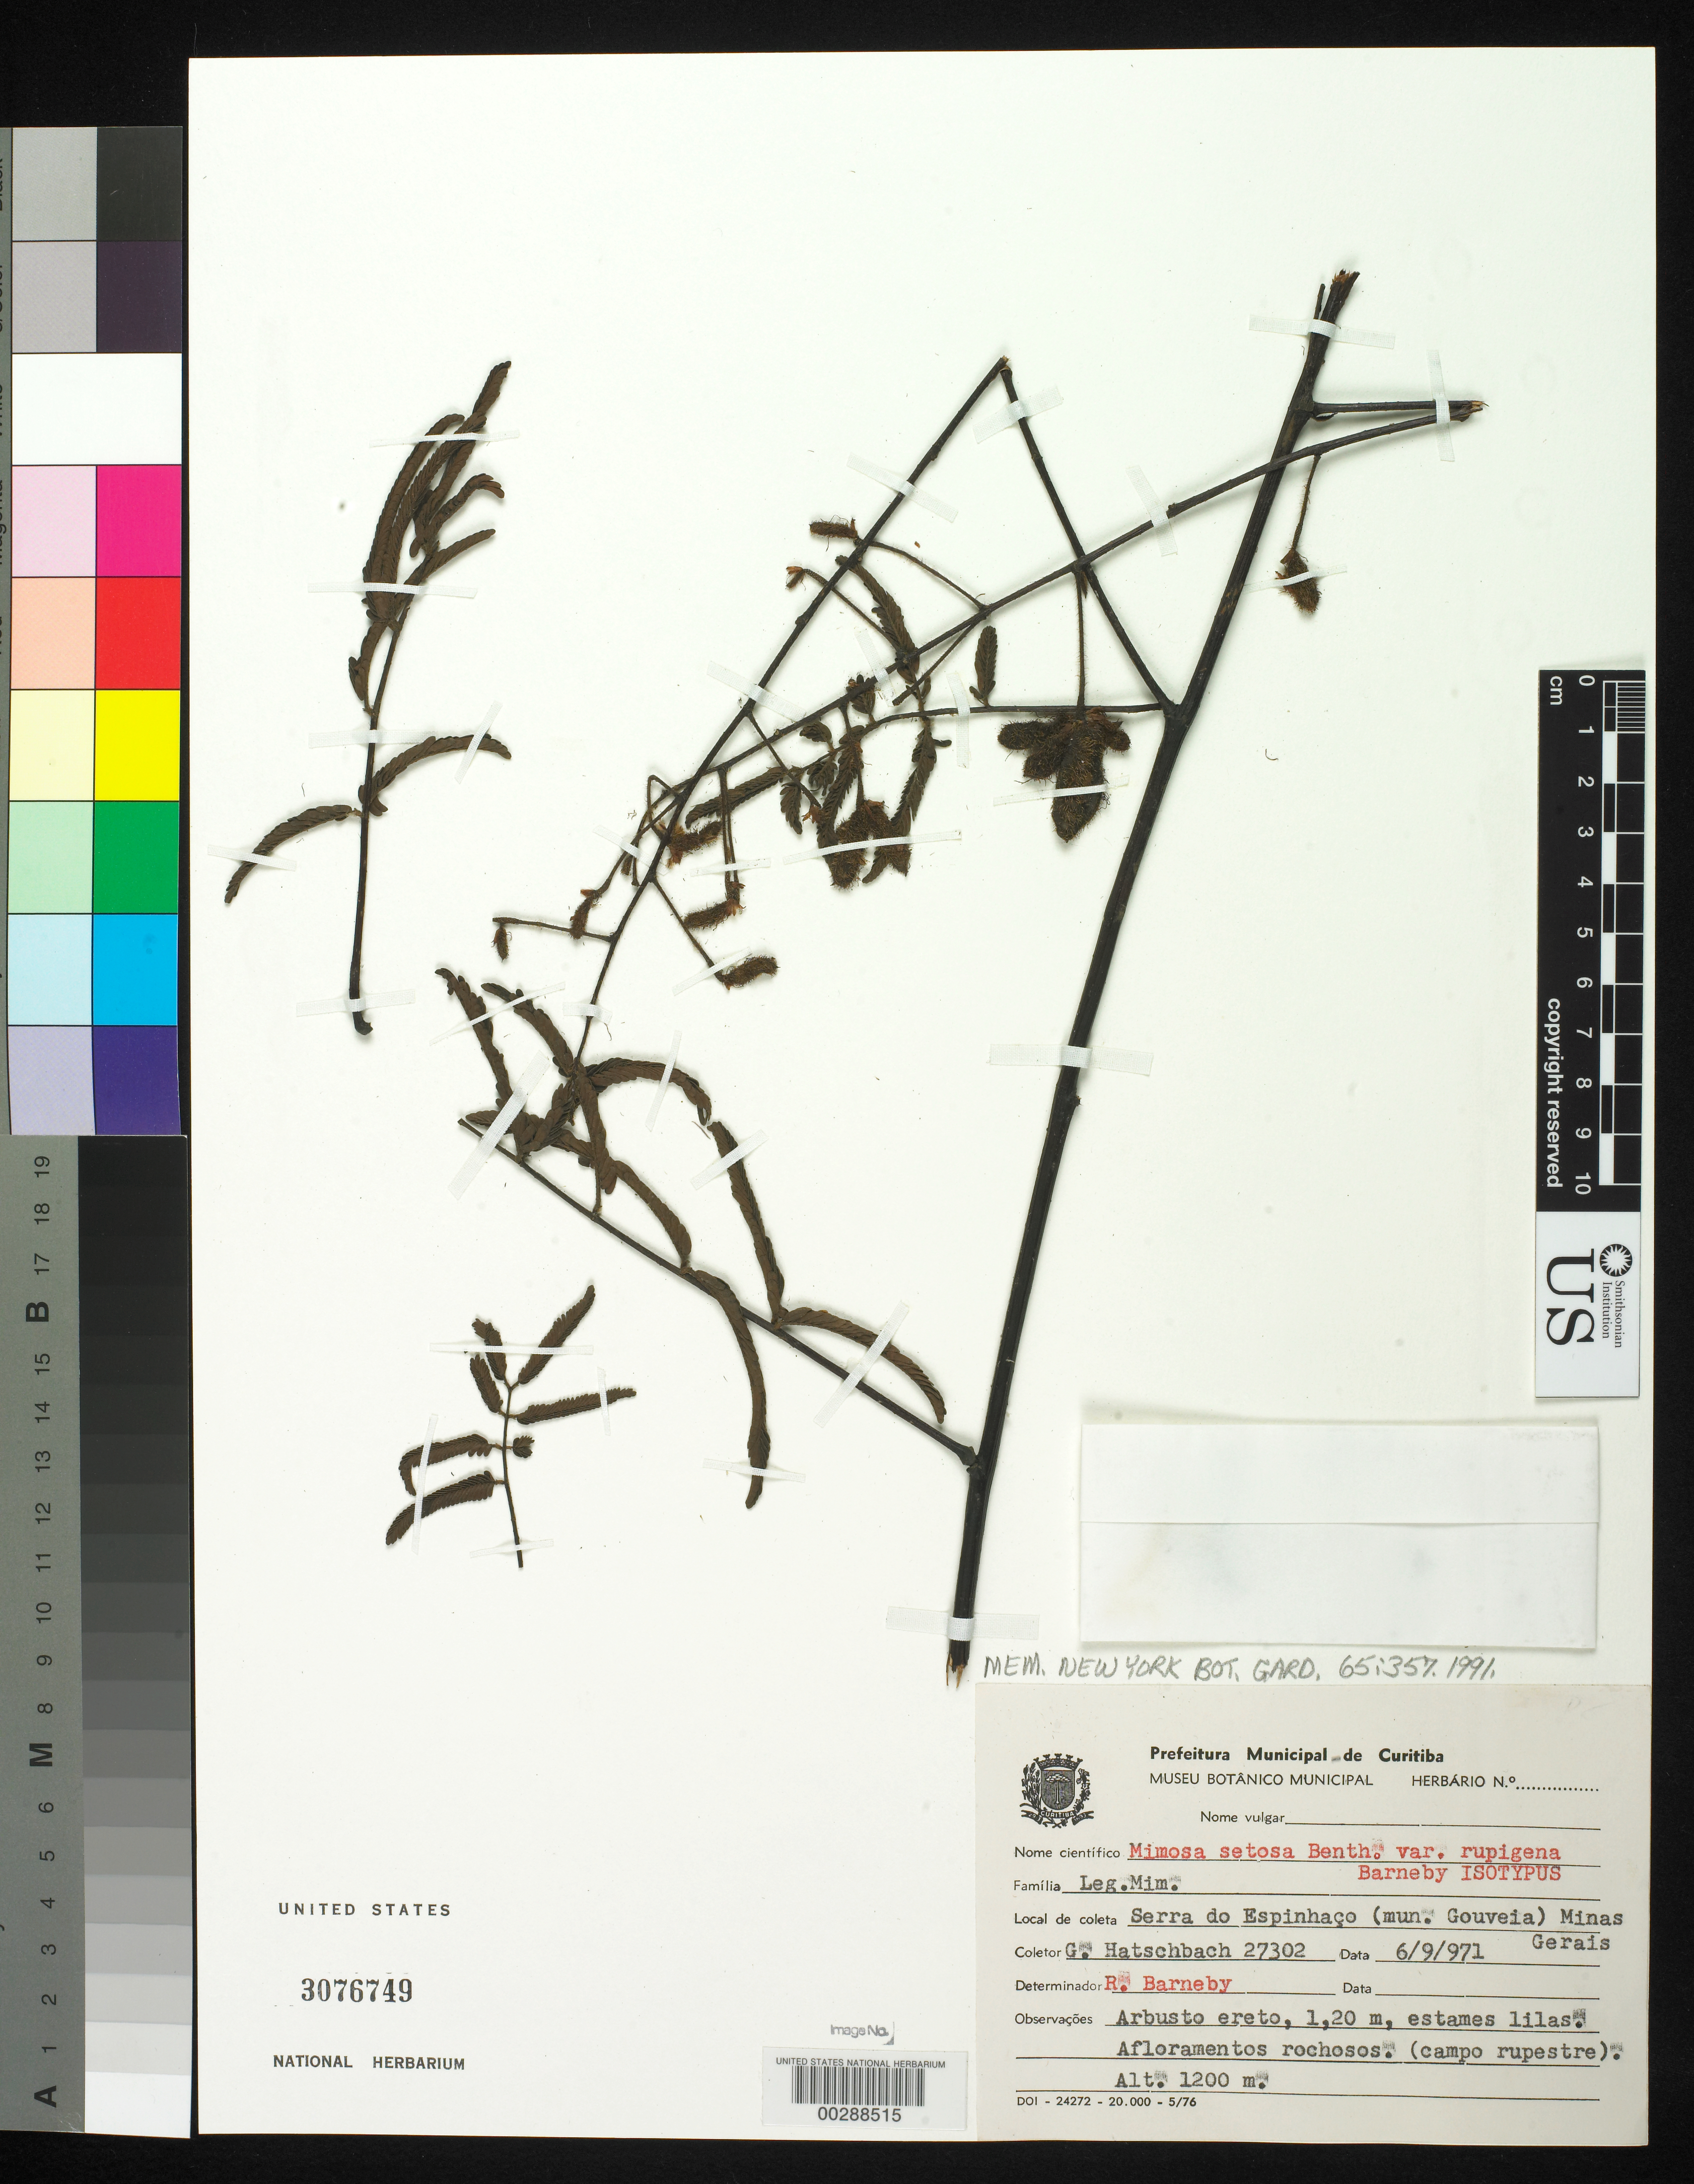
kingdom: Plantae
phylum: Tracheophyta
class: Magnoliopsida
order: Fabales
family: Fabaceae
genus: Mimosa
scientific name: Mimosa setosa var. rupigena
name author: Barneby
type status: Isotype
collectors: G. Hatschbach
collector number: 27302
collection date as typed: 06 Sep 1971 or 09 Jun 1971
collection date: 1971-06-09 or 1971-09-06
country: Brazil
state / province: Minas Gerais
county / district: Gouvêa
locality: Serra do Espinhaco.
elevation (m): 1200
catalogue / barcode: US 3076749